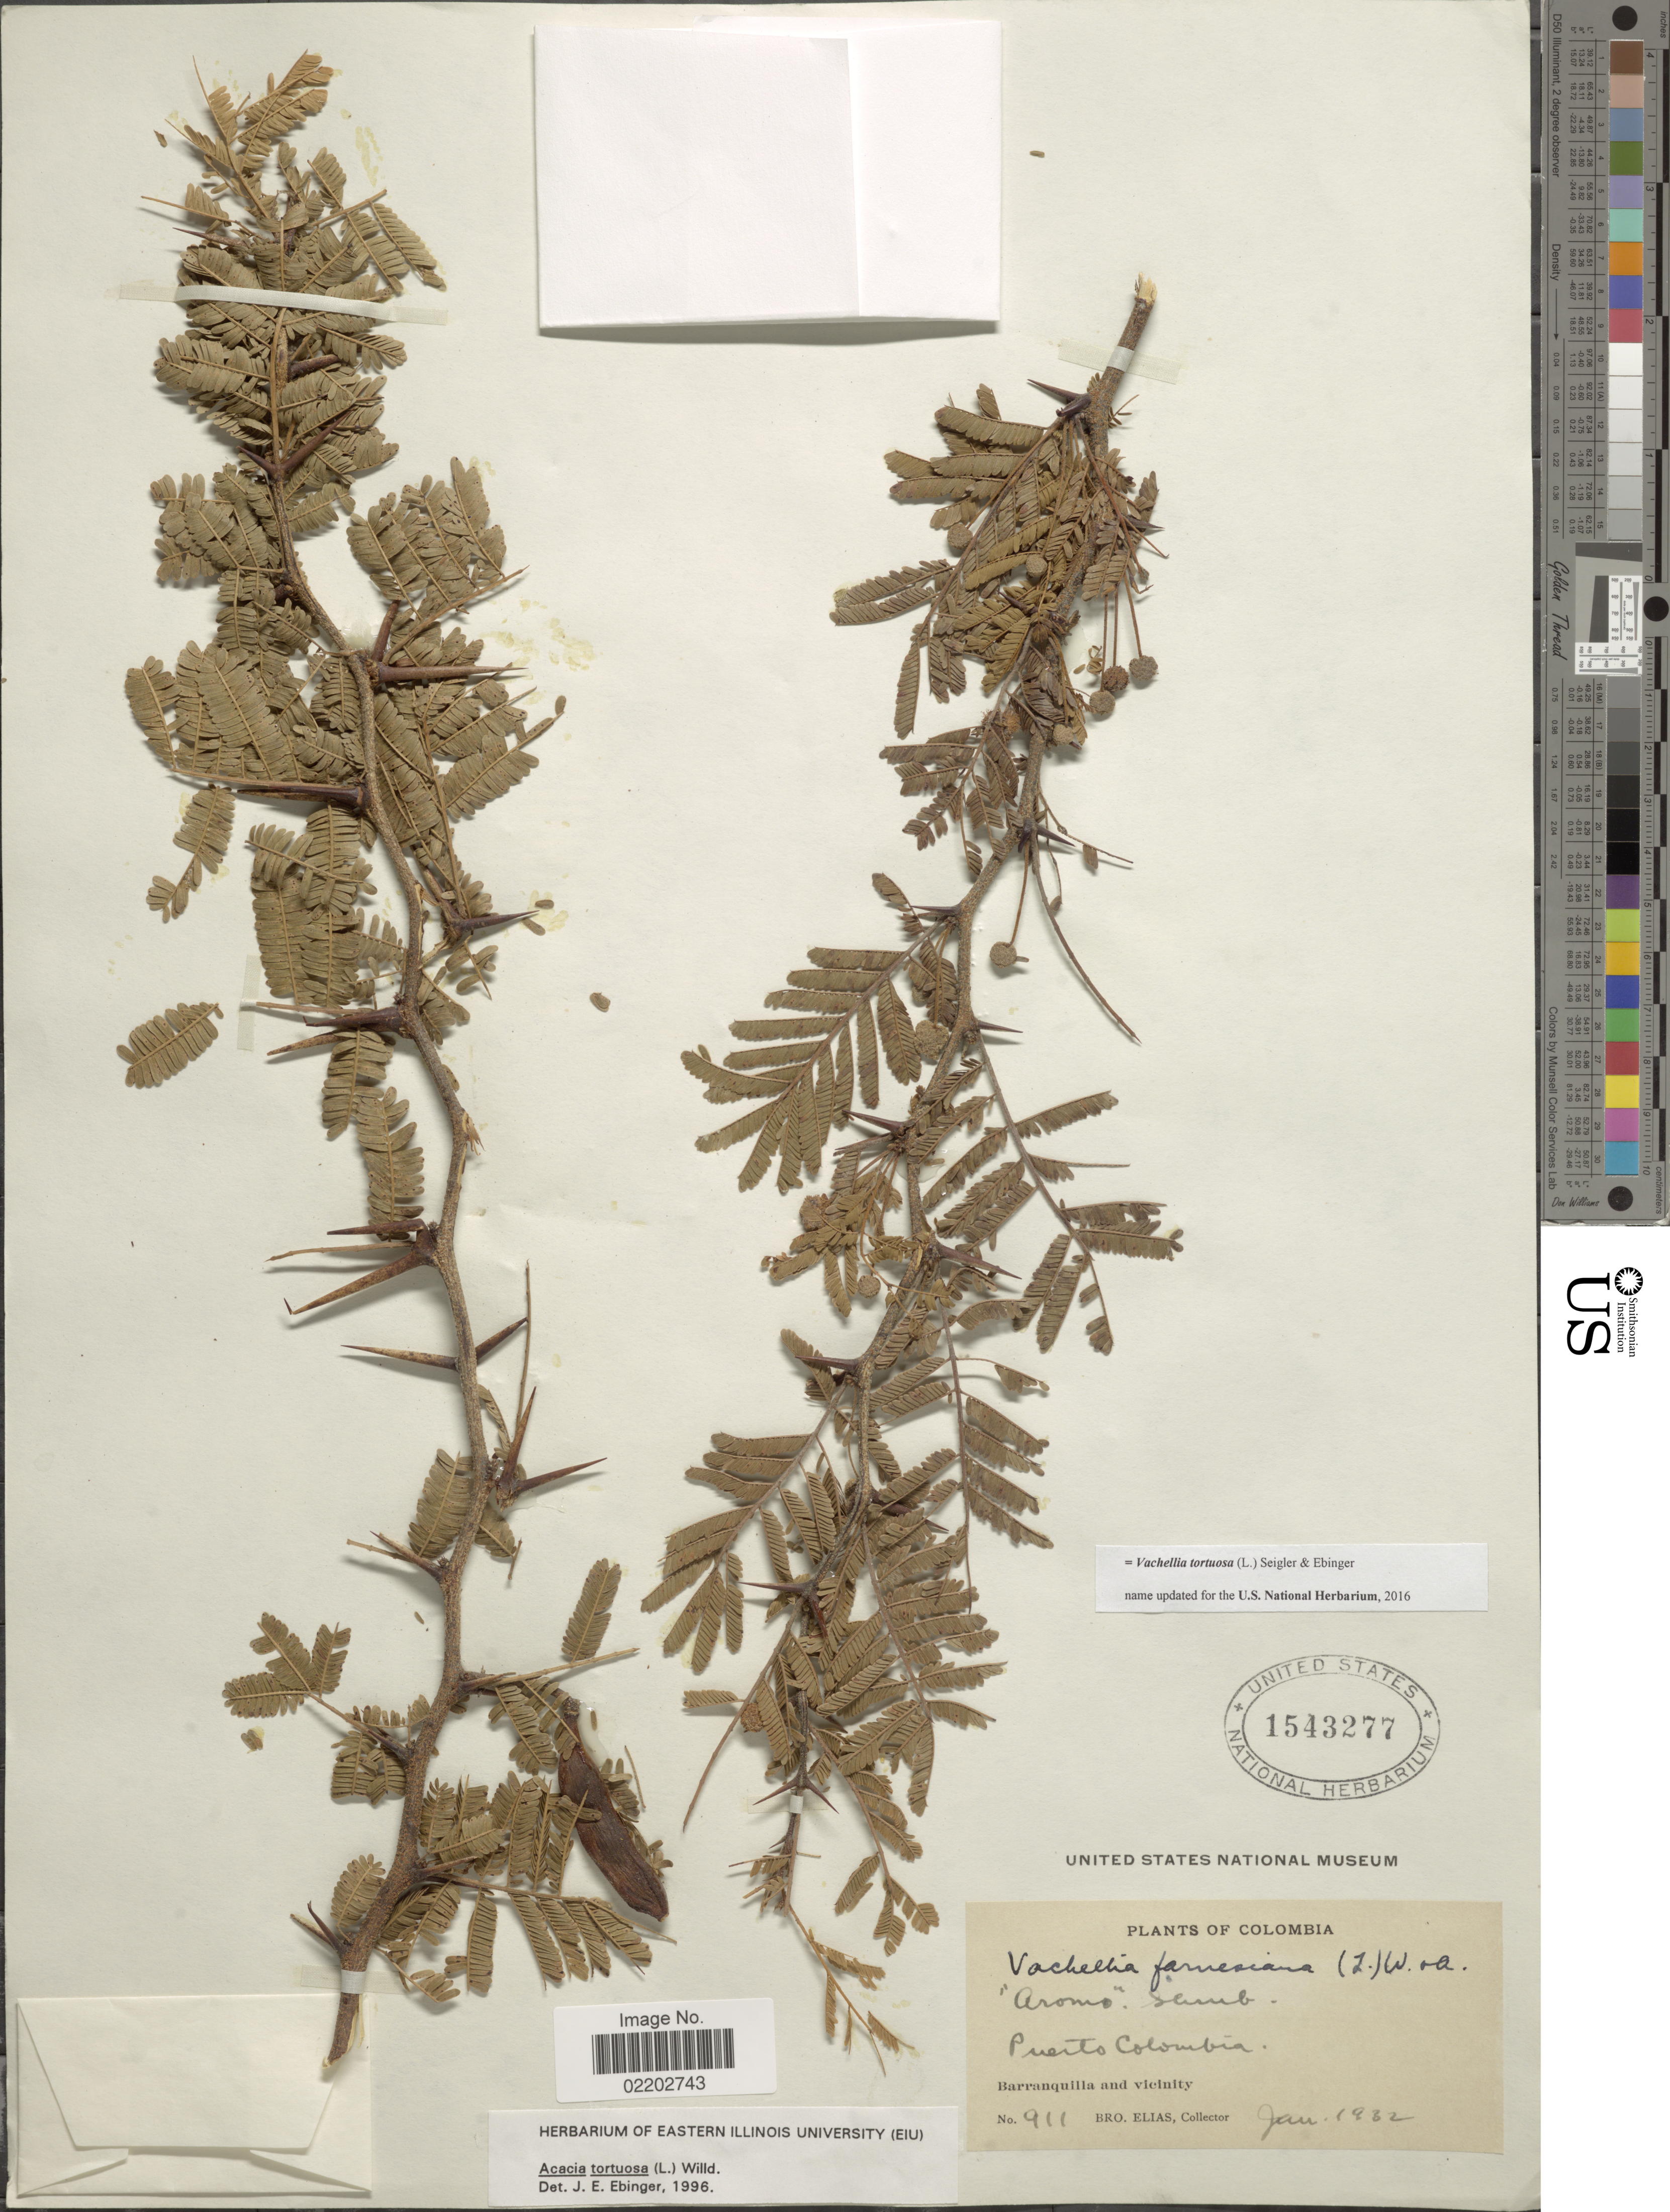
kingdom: Plantae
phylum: Tracheophyta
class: Magnoliopsida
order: Fabales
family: Fabaceae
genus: Vachellia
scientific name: Vachellia tortuosa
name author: (L.) Seigler & Ebinger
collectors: Bro. Elias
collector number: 911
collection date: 1932-01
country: Colombia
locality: Puerto Colombia, Barranquilla and vicinity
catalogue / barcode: US 1543277